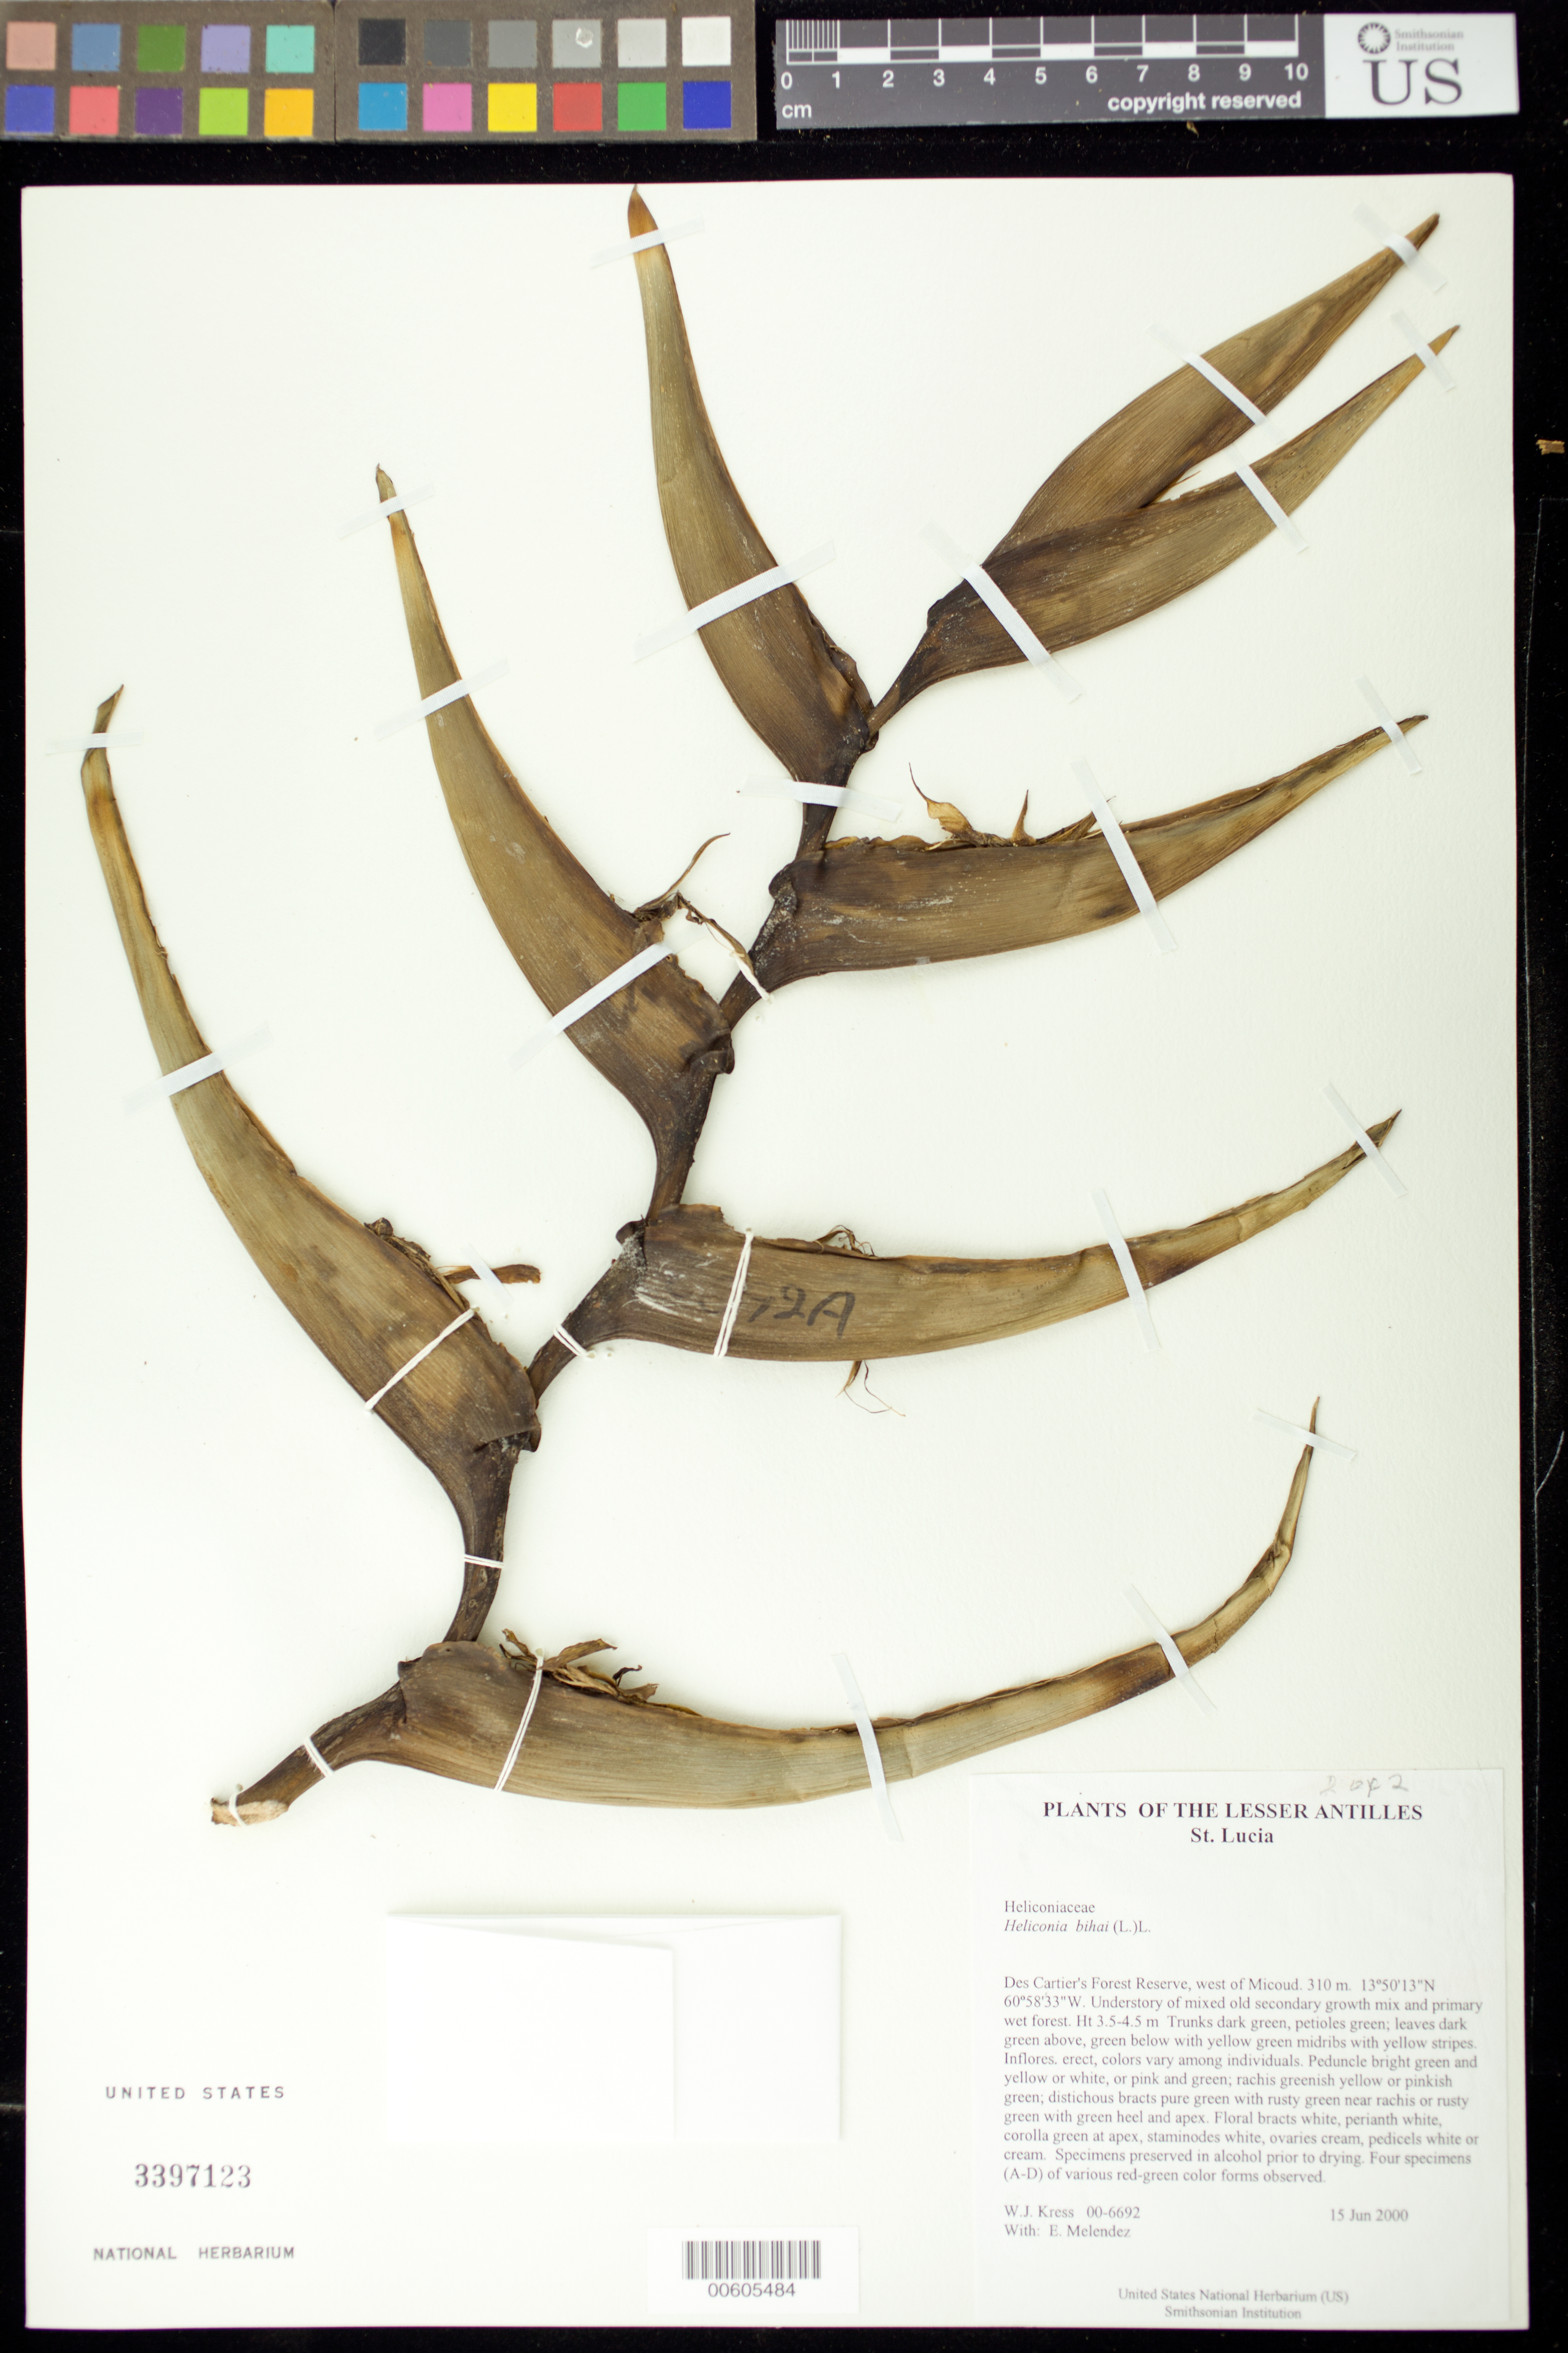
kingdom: Plantae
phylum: Tracheophyta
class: Liliopsida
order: Zingiberales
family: Heliconiaceae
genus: Heliconia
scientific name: Heliconia bihai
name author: (L.) L.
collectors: W. J. Kress, E. Meléndez & E. Temeles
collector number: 00-6692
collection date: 2000-06-15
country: St. Lucia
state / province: Micoud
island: St. Lucia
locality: Des Cartier's Forest Reserve, west of Micoud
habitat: Understory of mixed old secondary growth mix and primary wet forest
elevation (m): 310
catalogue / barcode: US 3397123